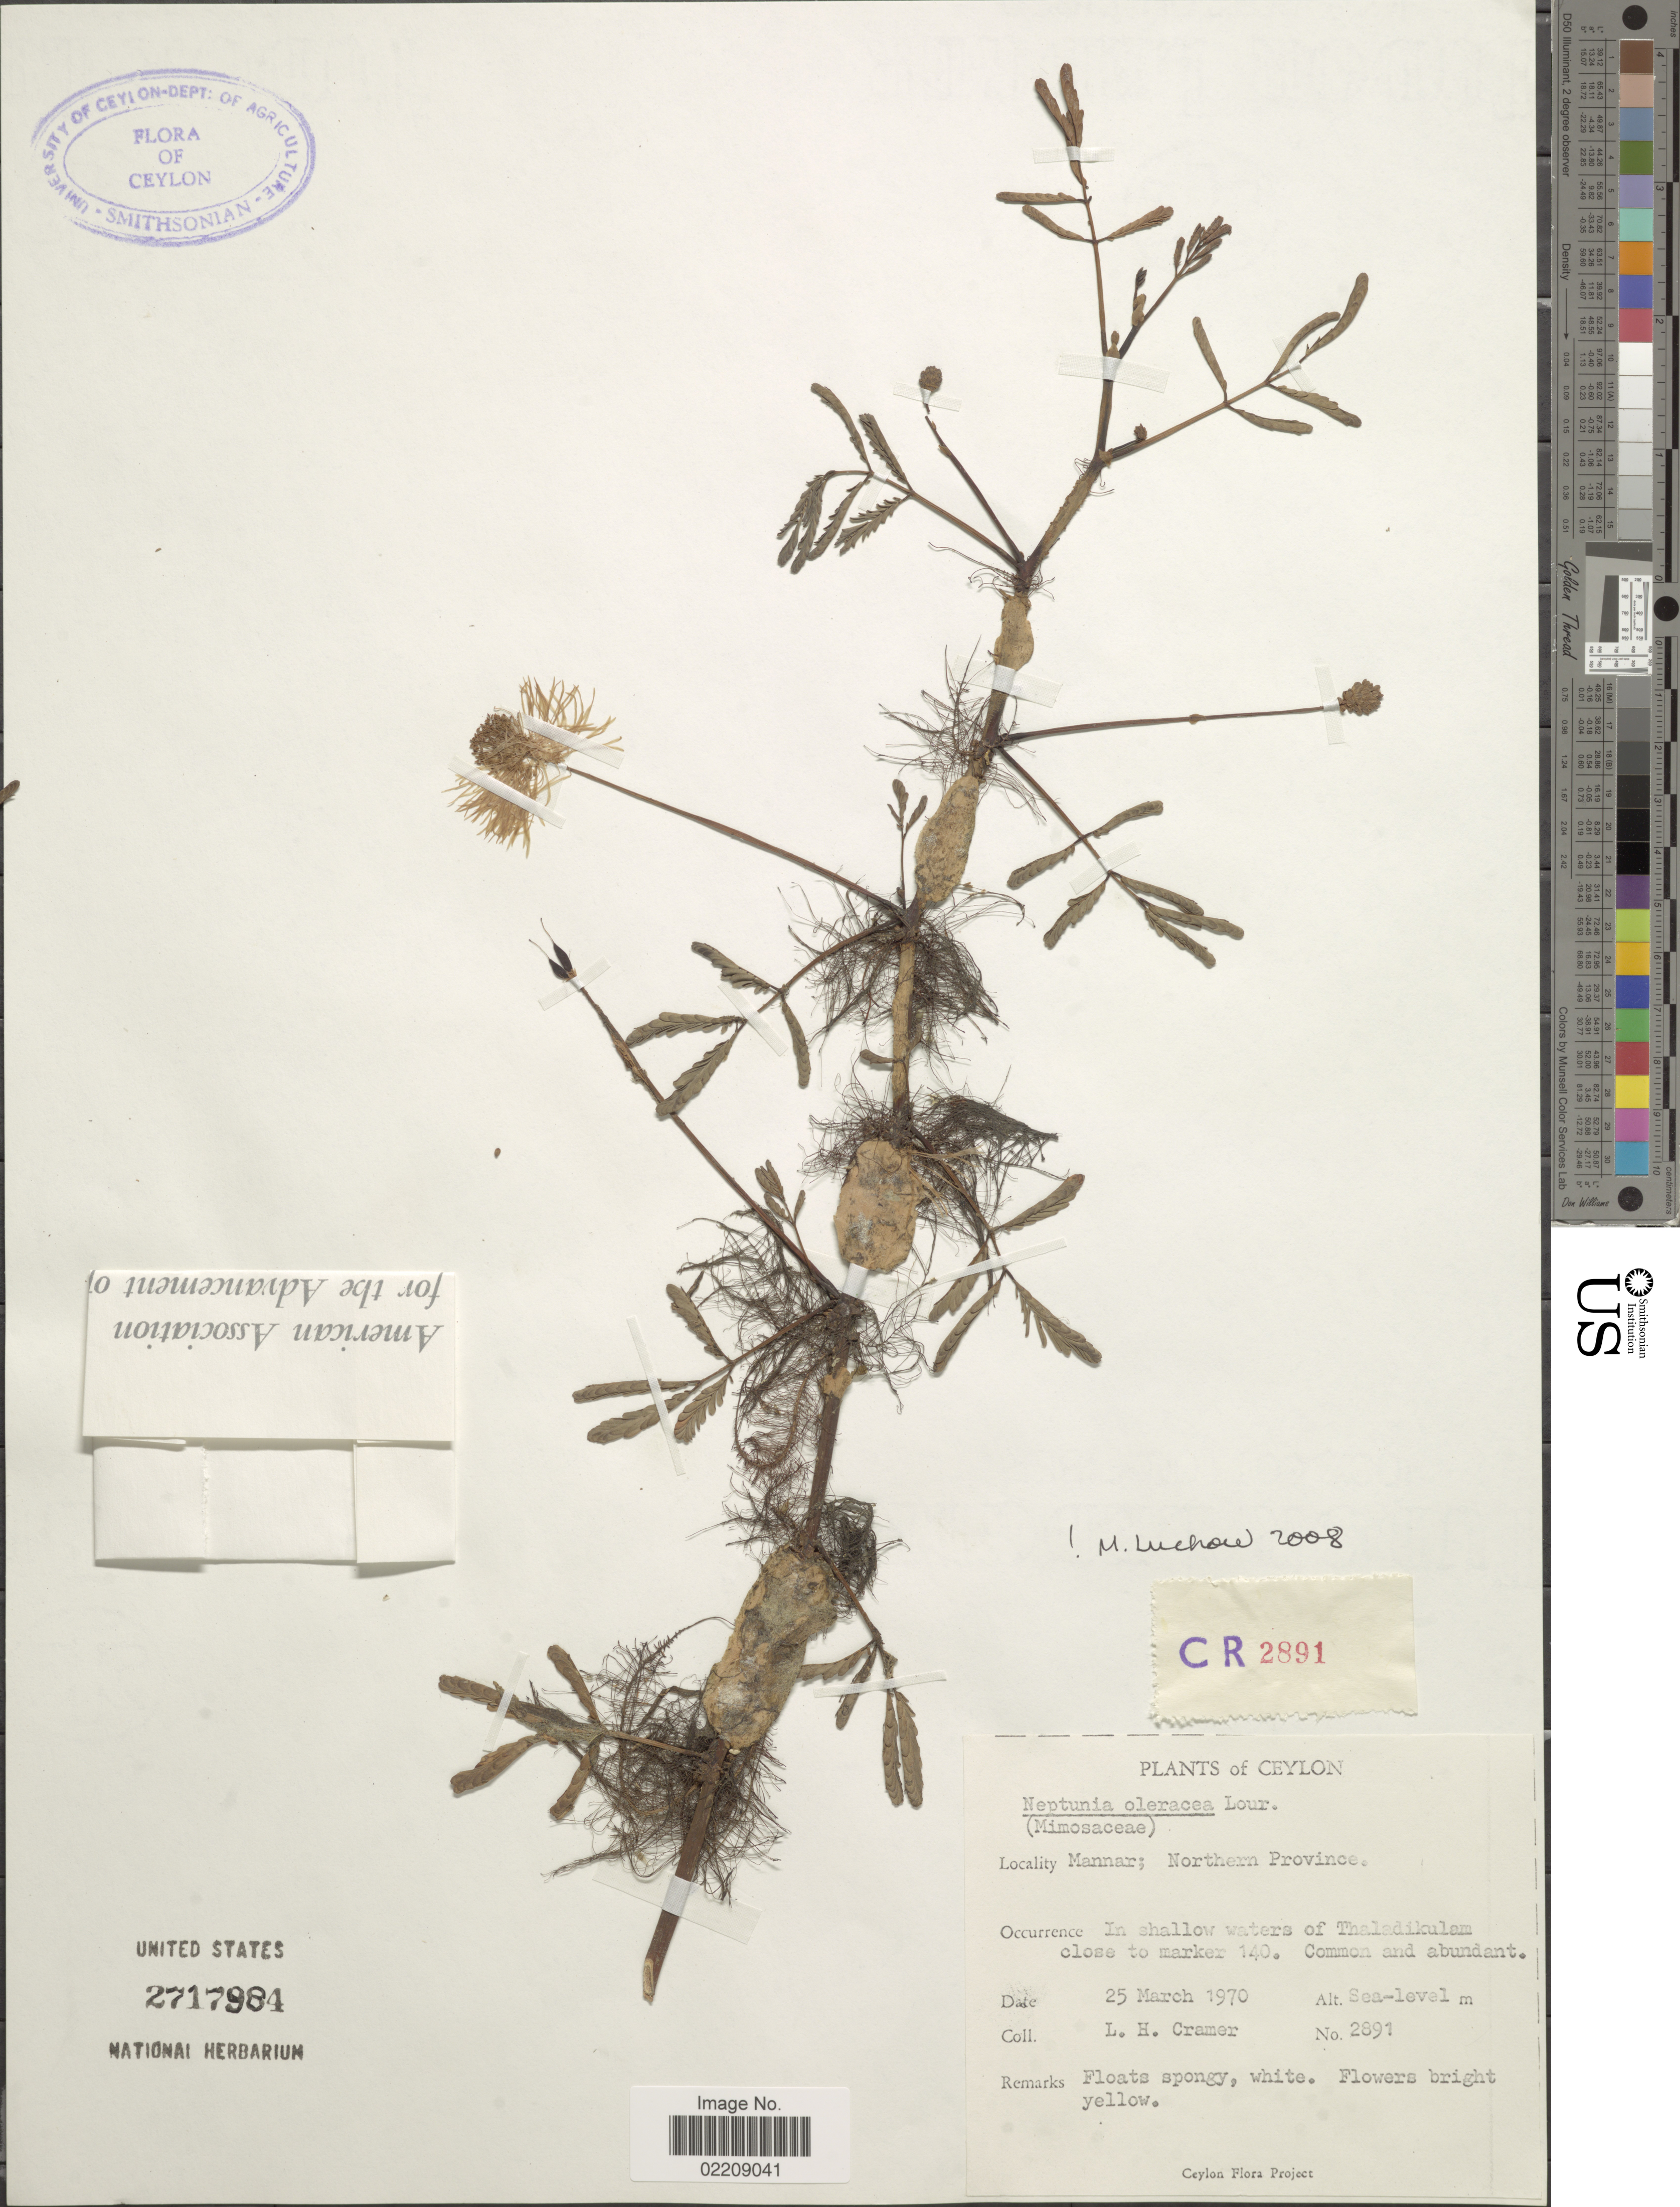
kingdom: Plantae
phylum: Tracheophyta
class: Magnoliopsida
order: Fabales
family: Fabaceae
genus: Neptunia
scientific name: Neptunia oleracea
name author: Lour.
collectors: L. H. Cramer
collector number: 2891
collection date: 1970-03-25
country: Sri Lanka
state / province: Northern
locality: Ceylon, Mannar; Northern Province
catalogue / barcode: US 2717984